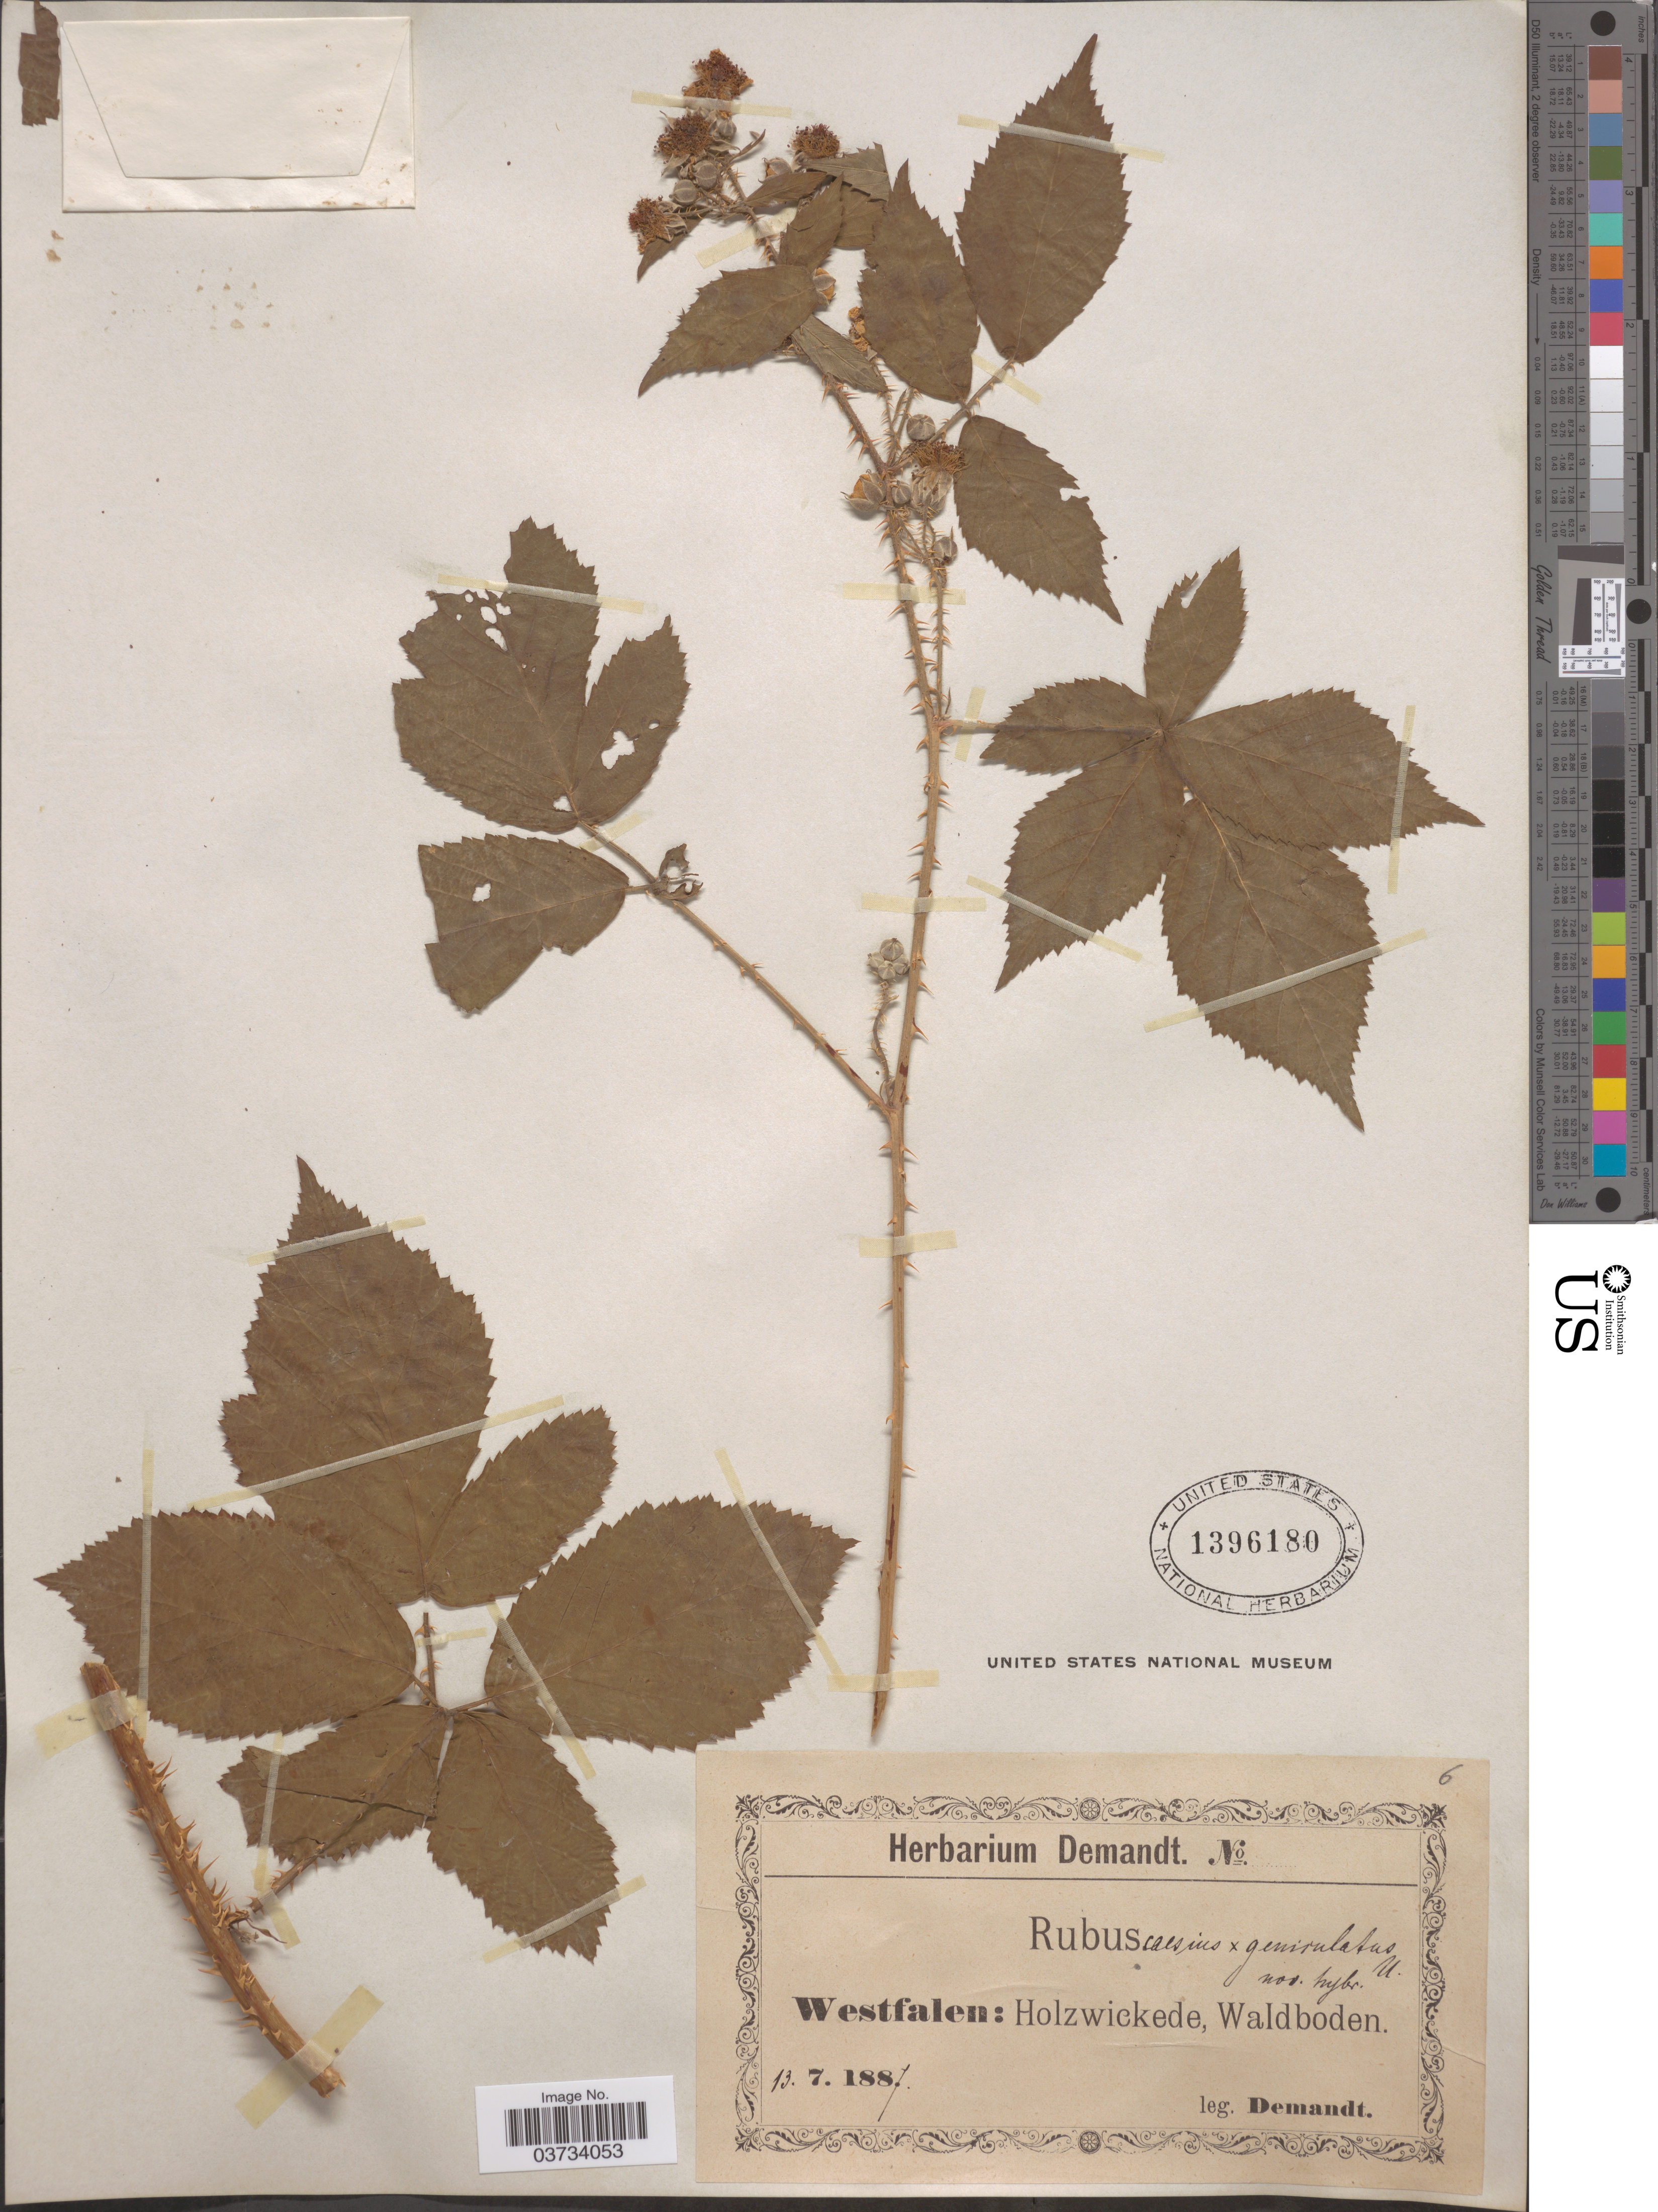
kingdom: Plantae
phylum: Tracheophyta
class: Magnoliopsida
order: Rosales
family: Rosaceae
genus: Rubus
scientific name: Rubus caesius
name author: L.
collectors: -. Demandt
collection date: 1887-07-13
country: Germany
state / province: Nordrhein-Westfalen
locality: Westfalen: Holzwickede, Waldboden.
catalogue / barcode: US 1396180